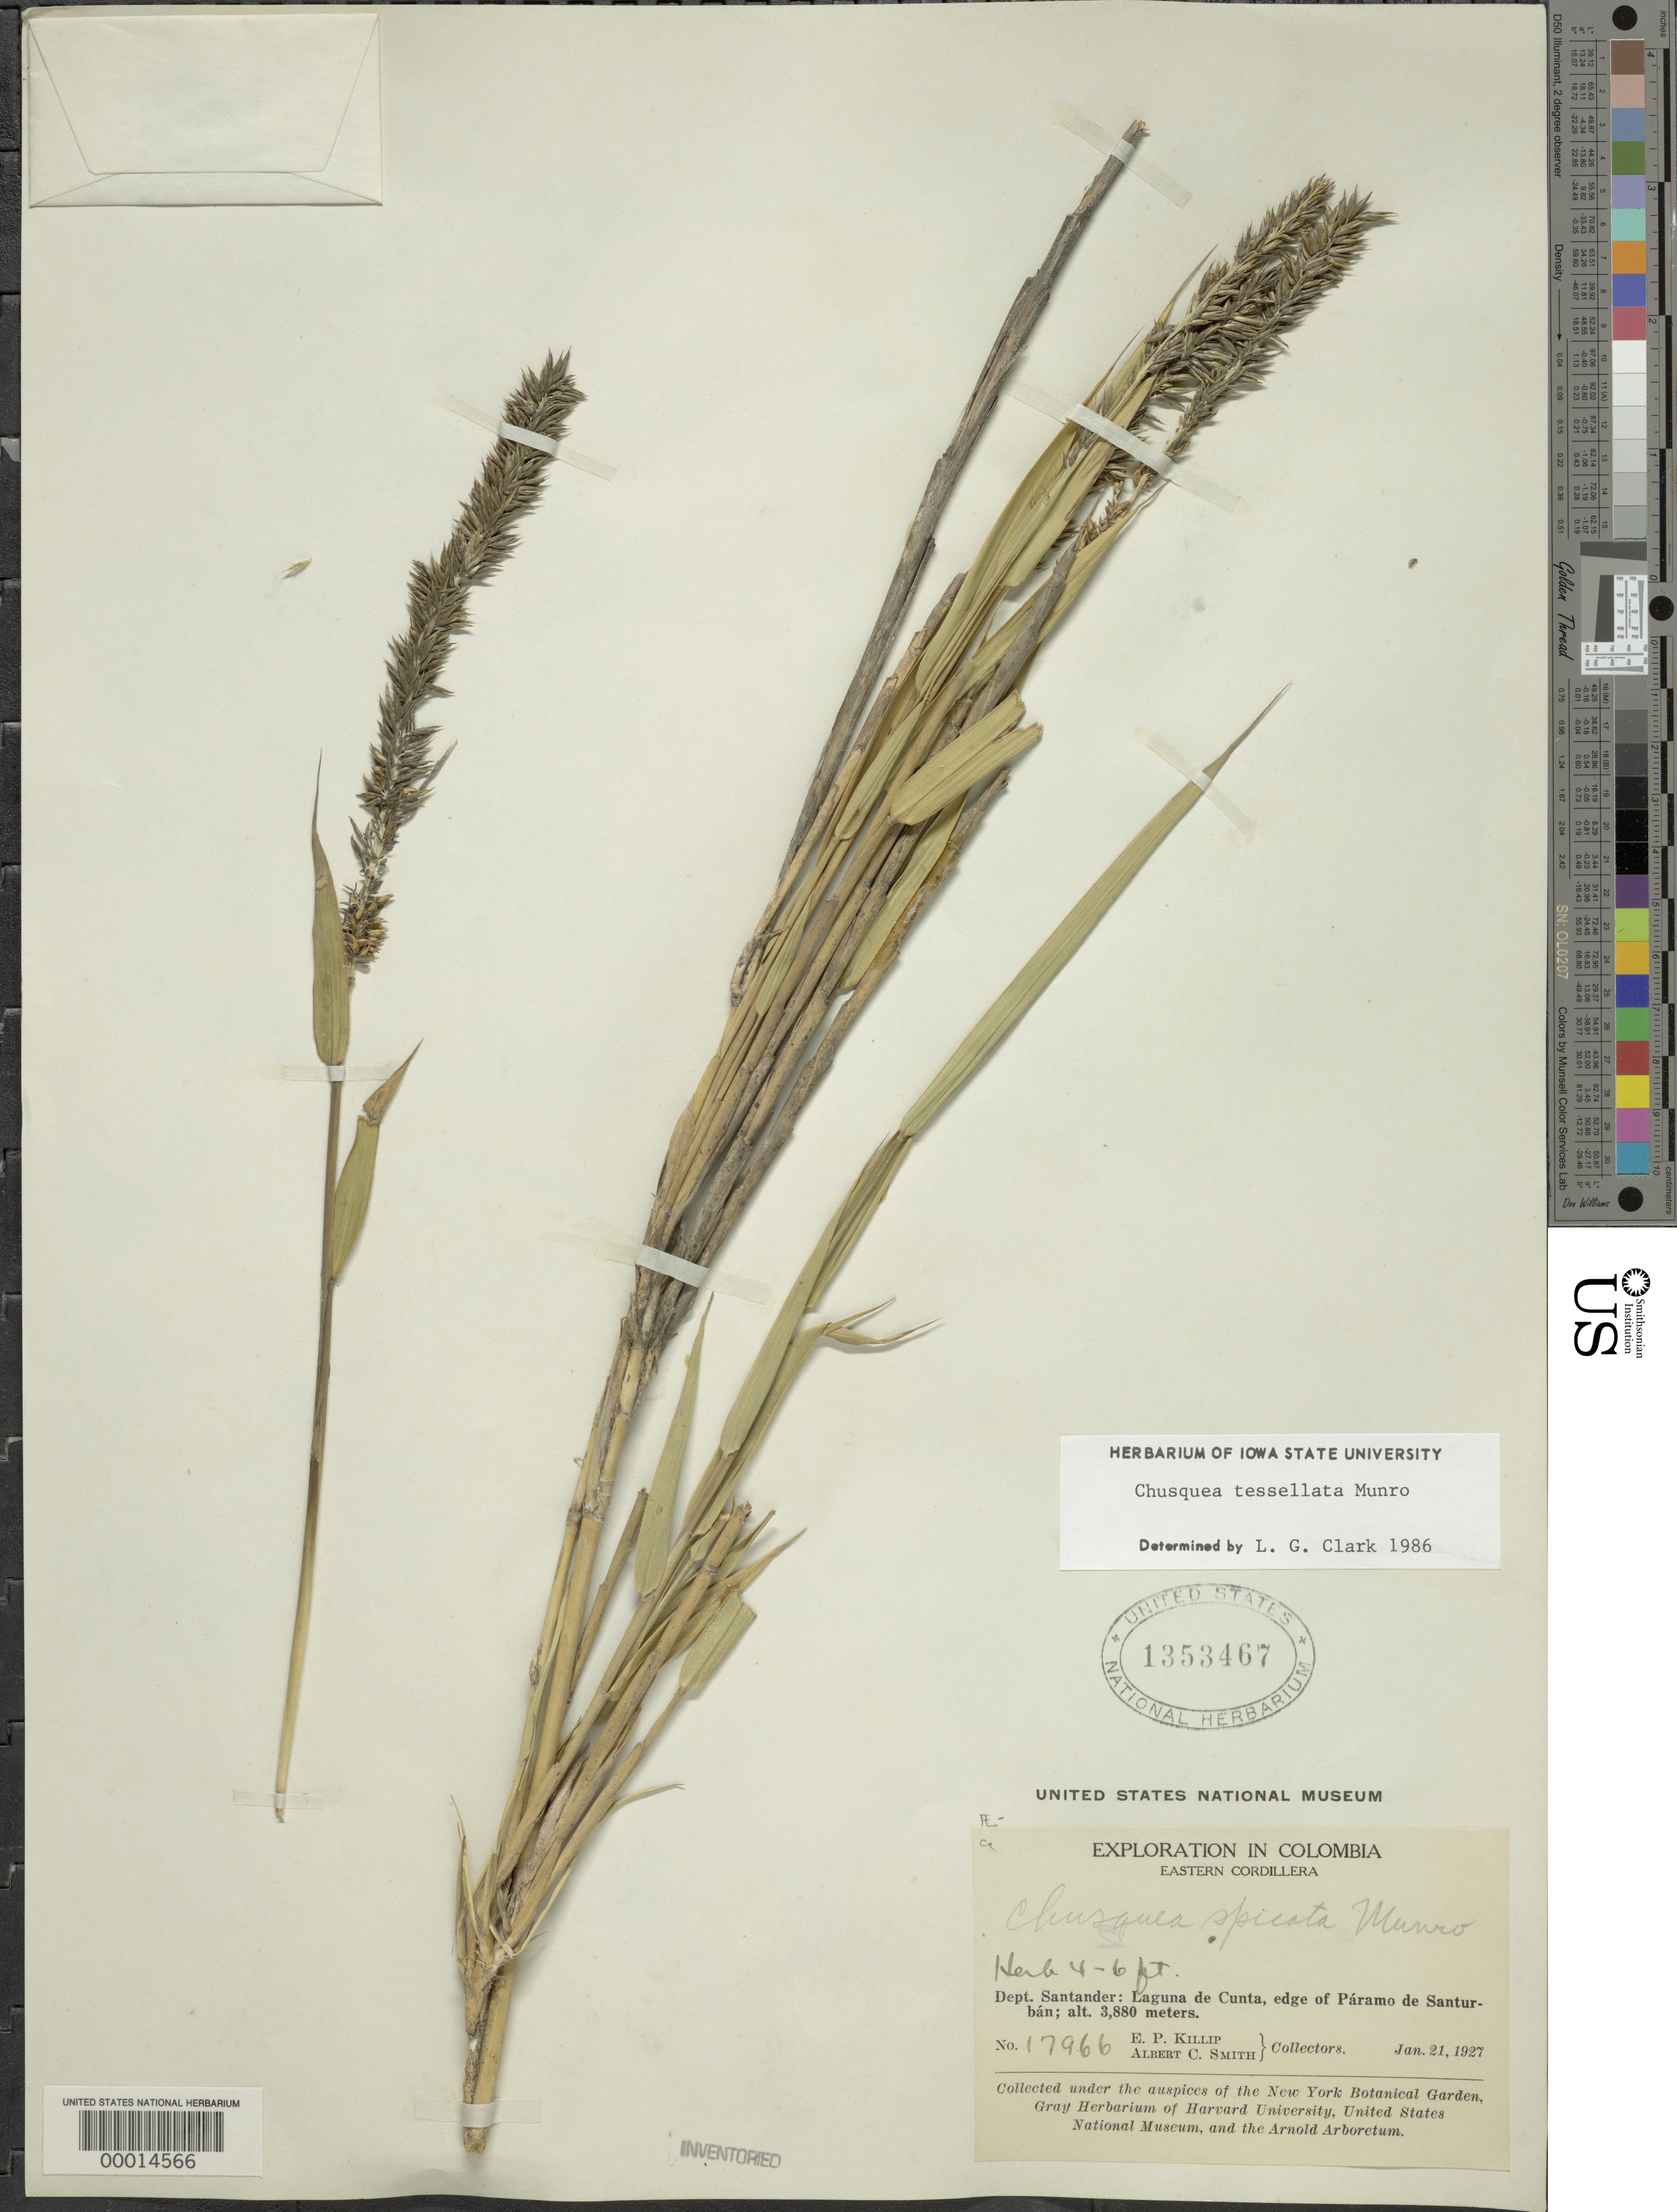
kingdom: Plantae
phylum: Tracheophyta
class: Liliopsida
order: Poales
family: Poaceae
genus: Chusquea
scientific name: Chusquea tessellata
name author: Munro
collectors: E. P. Killip & A. C. Smith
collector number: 17966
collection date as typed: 21 Jan 1927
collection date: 1927-01-21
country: Colombia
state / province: Santander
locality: Laguna de Conta, Paramo de San Turban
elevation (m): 3880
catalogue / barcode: US 1353467